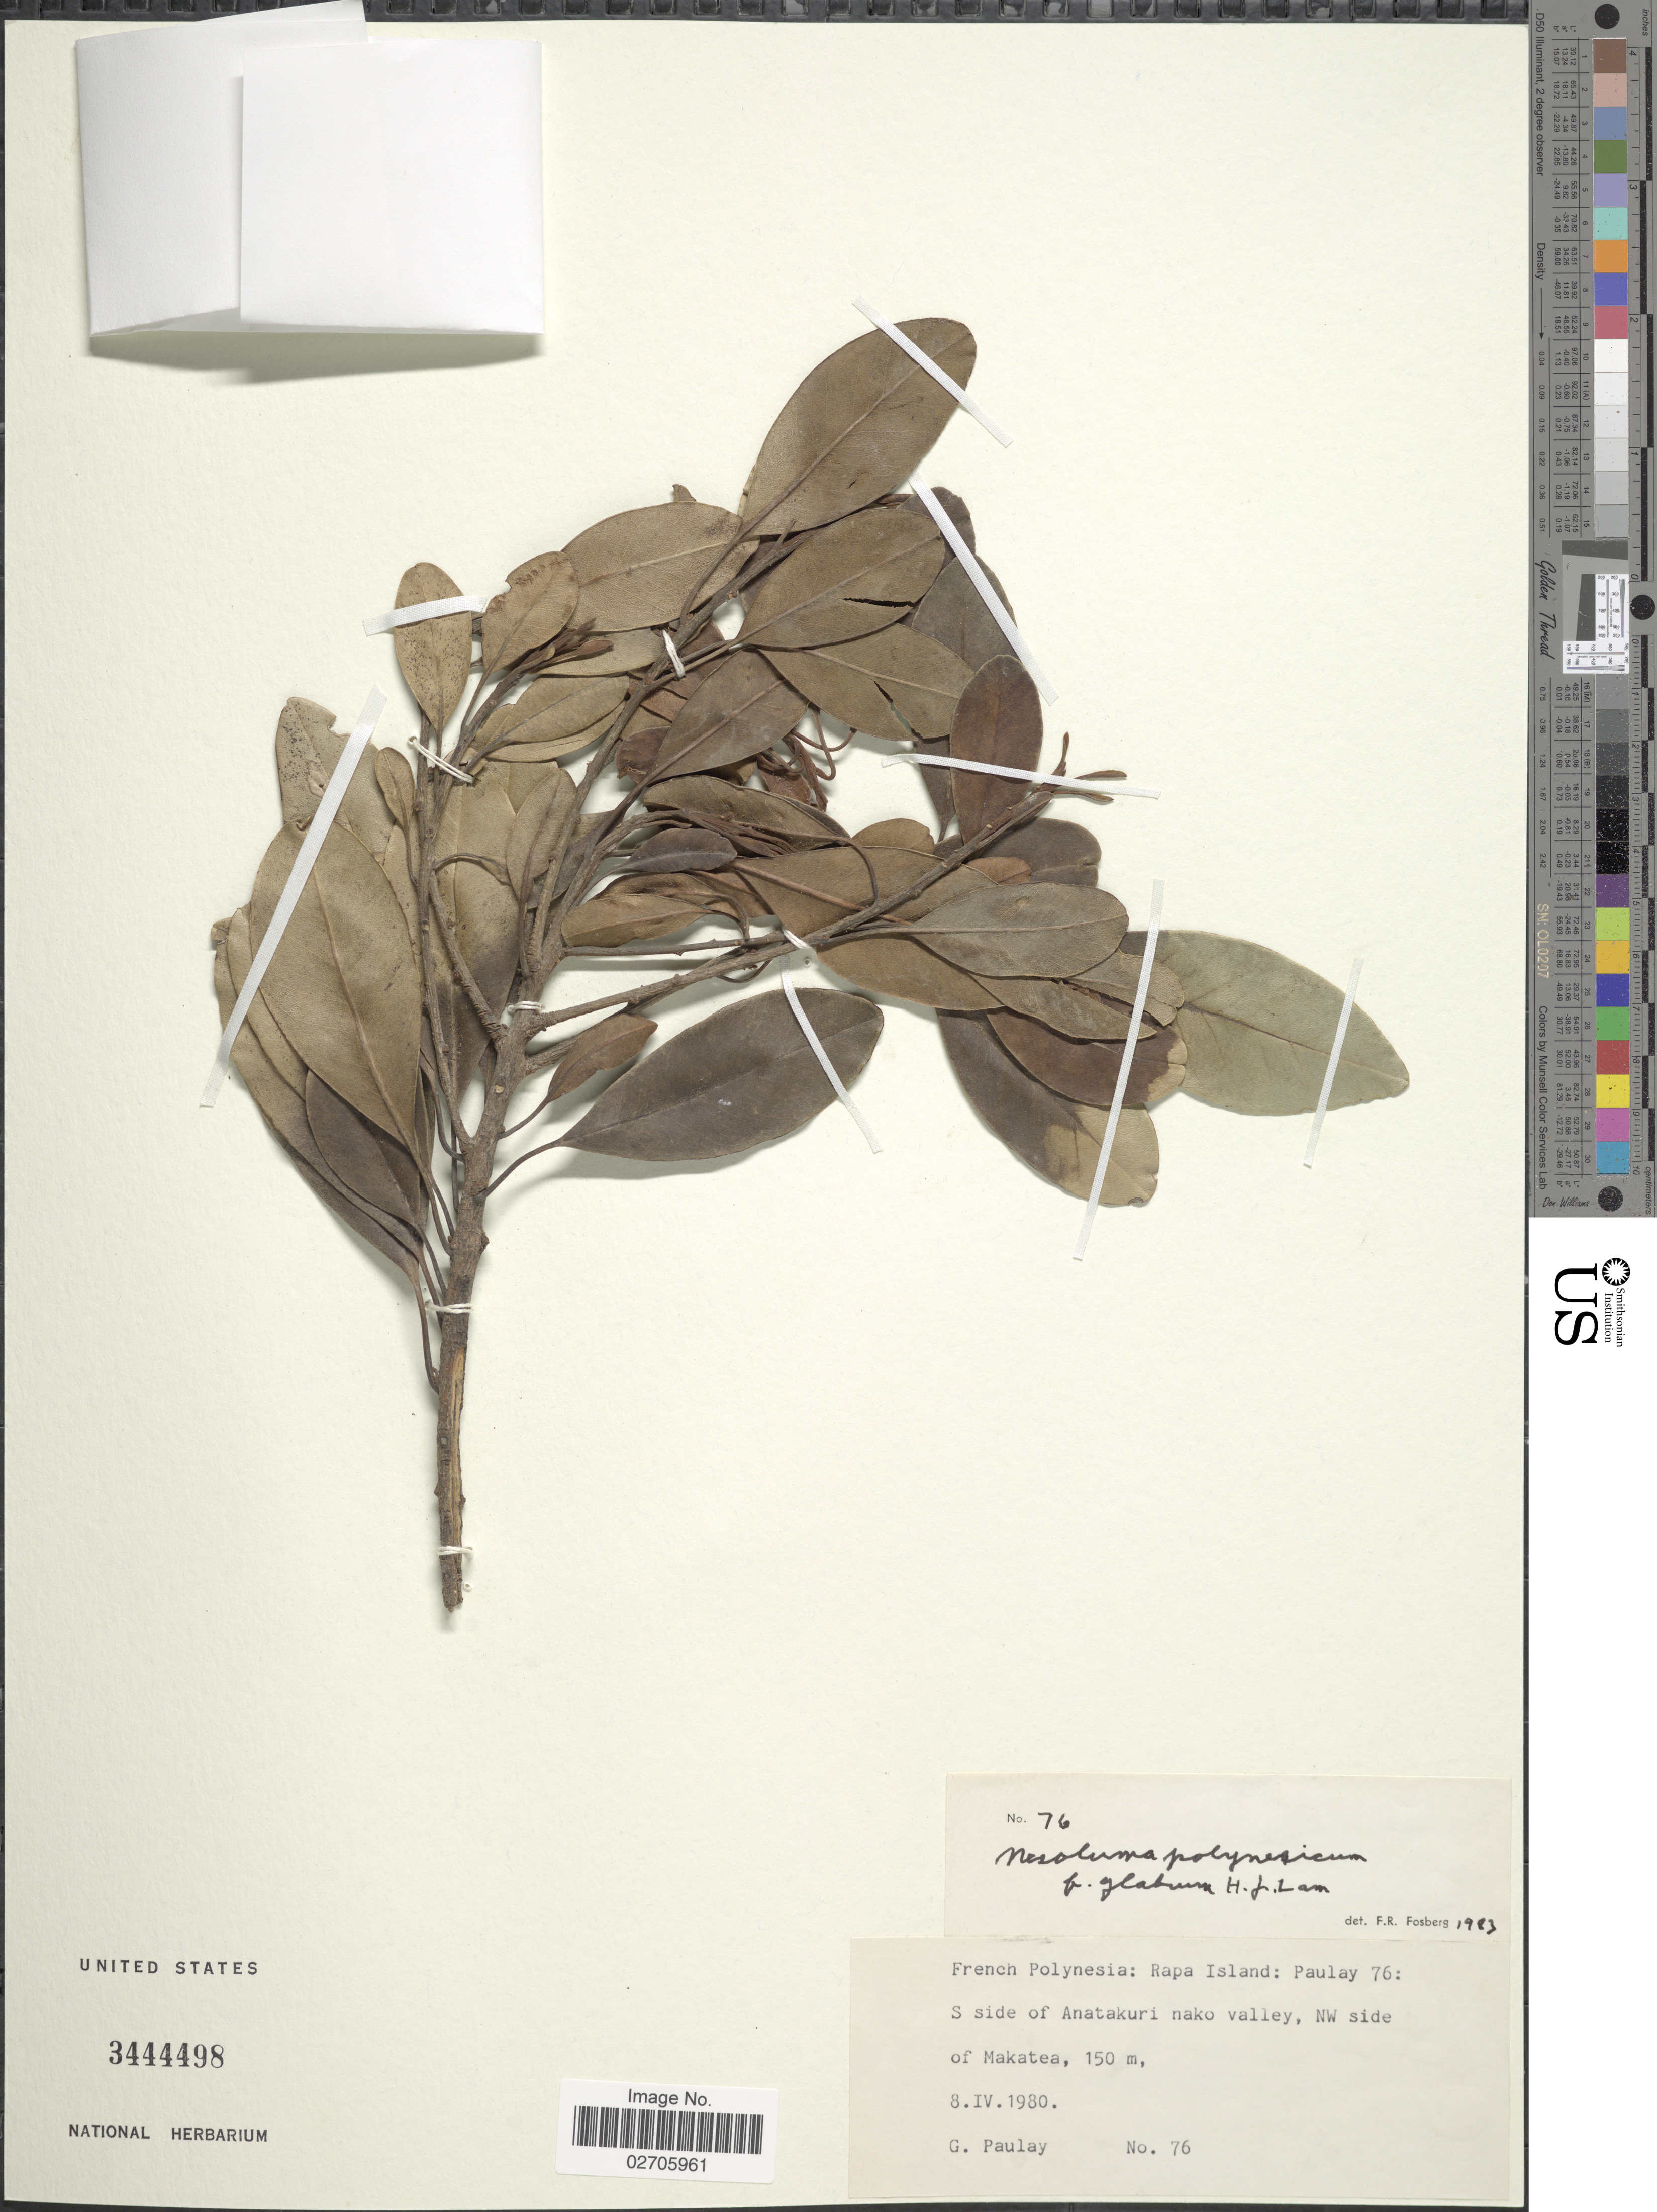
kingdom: Plantae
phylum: Tracheophyta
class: Magnoliopsida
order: Ericales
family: Sapotaceae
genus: Nesoluma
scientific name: Nesoluma polynesicum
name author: (Hillebr.) Baill.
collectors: G. Paulay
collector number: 76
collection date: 1980-04-08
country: French Polynesia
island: Rapa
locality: Rapa Island: Paulay 76: S side of Anatakuri nako valley, NW side of Makatea.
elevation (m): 150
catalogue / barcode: US 3444498